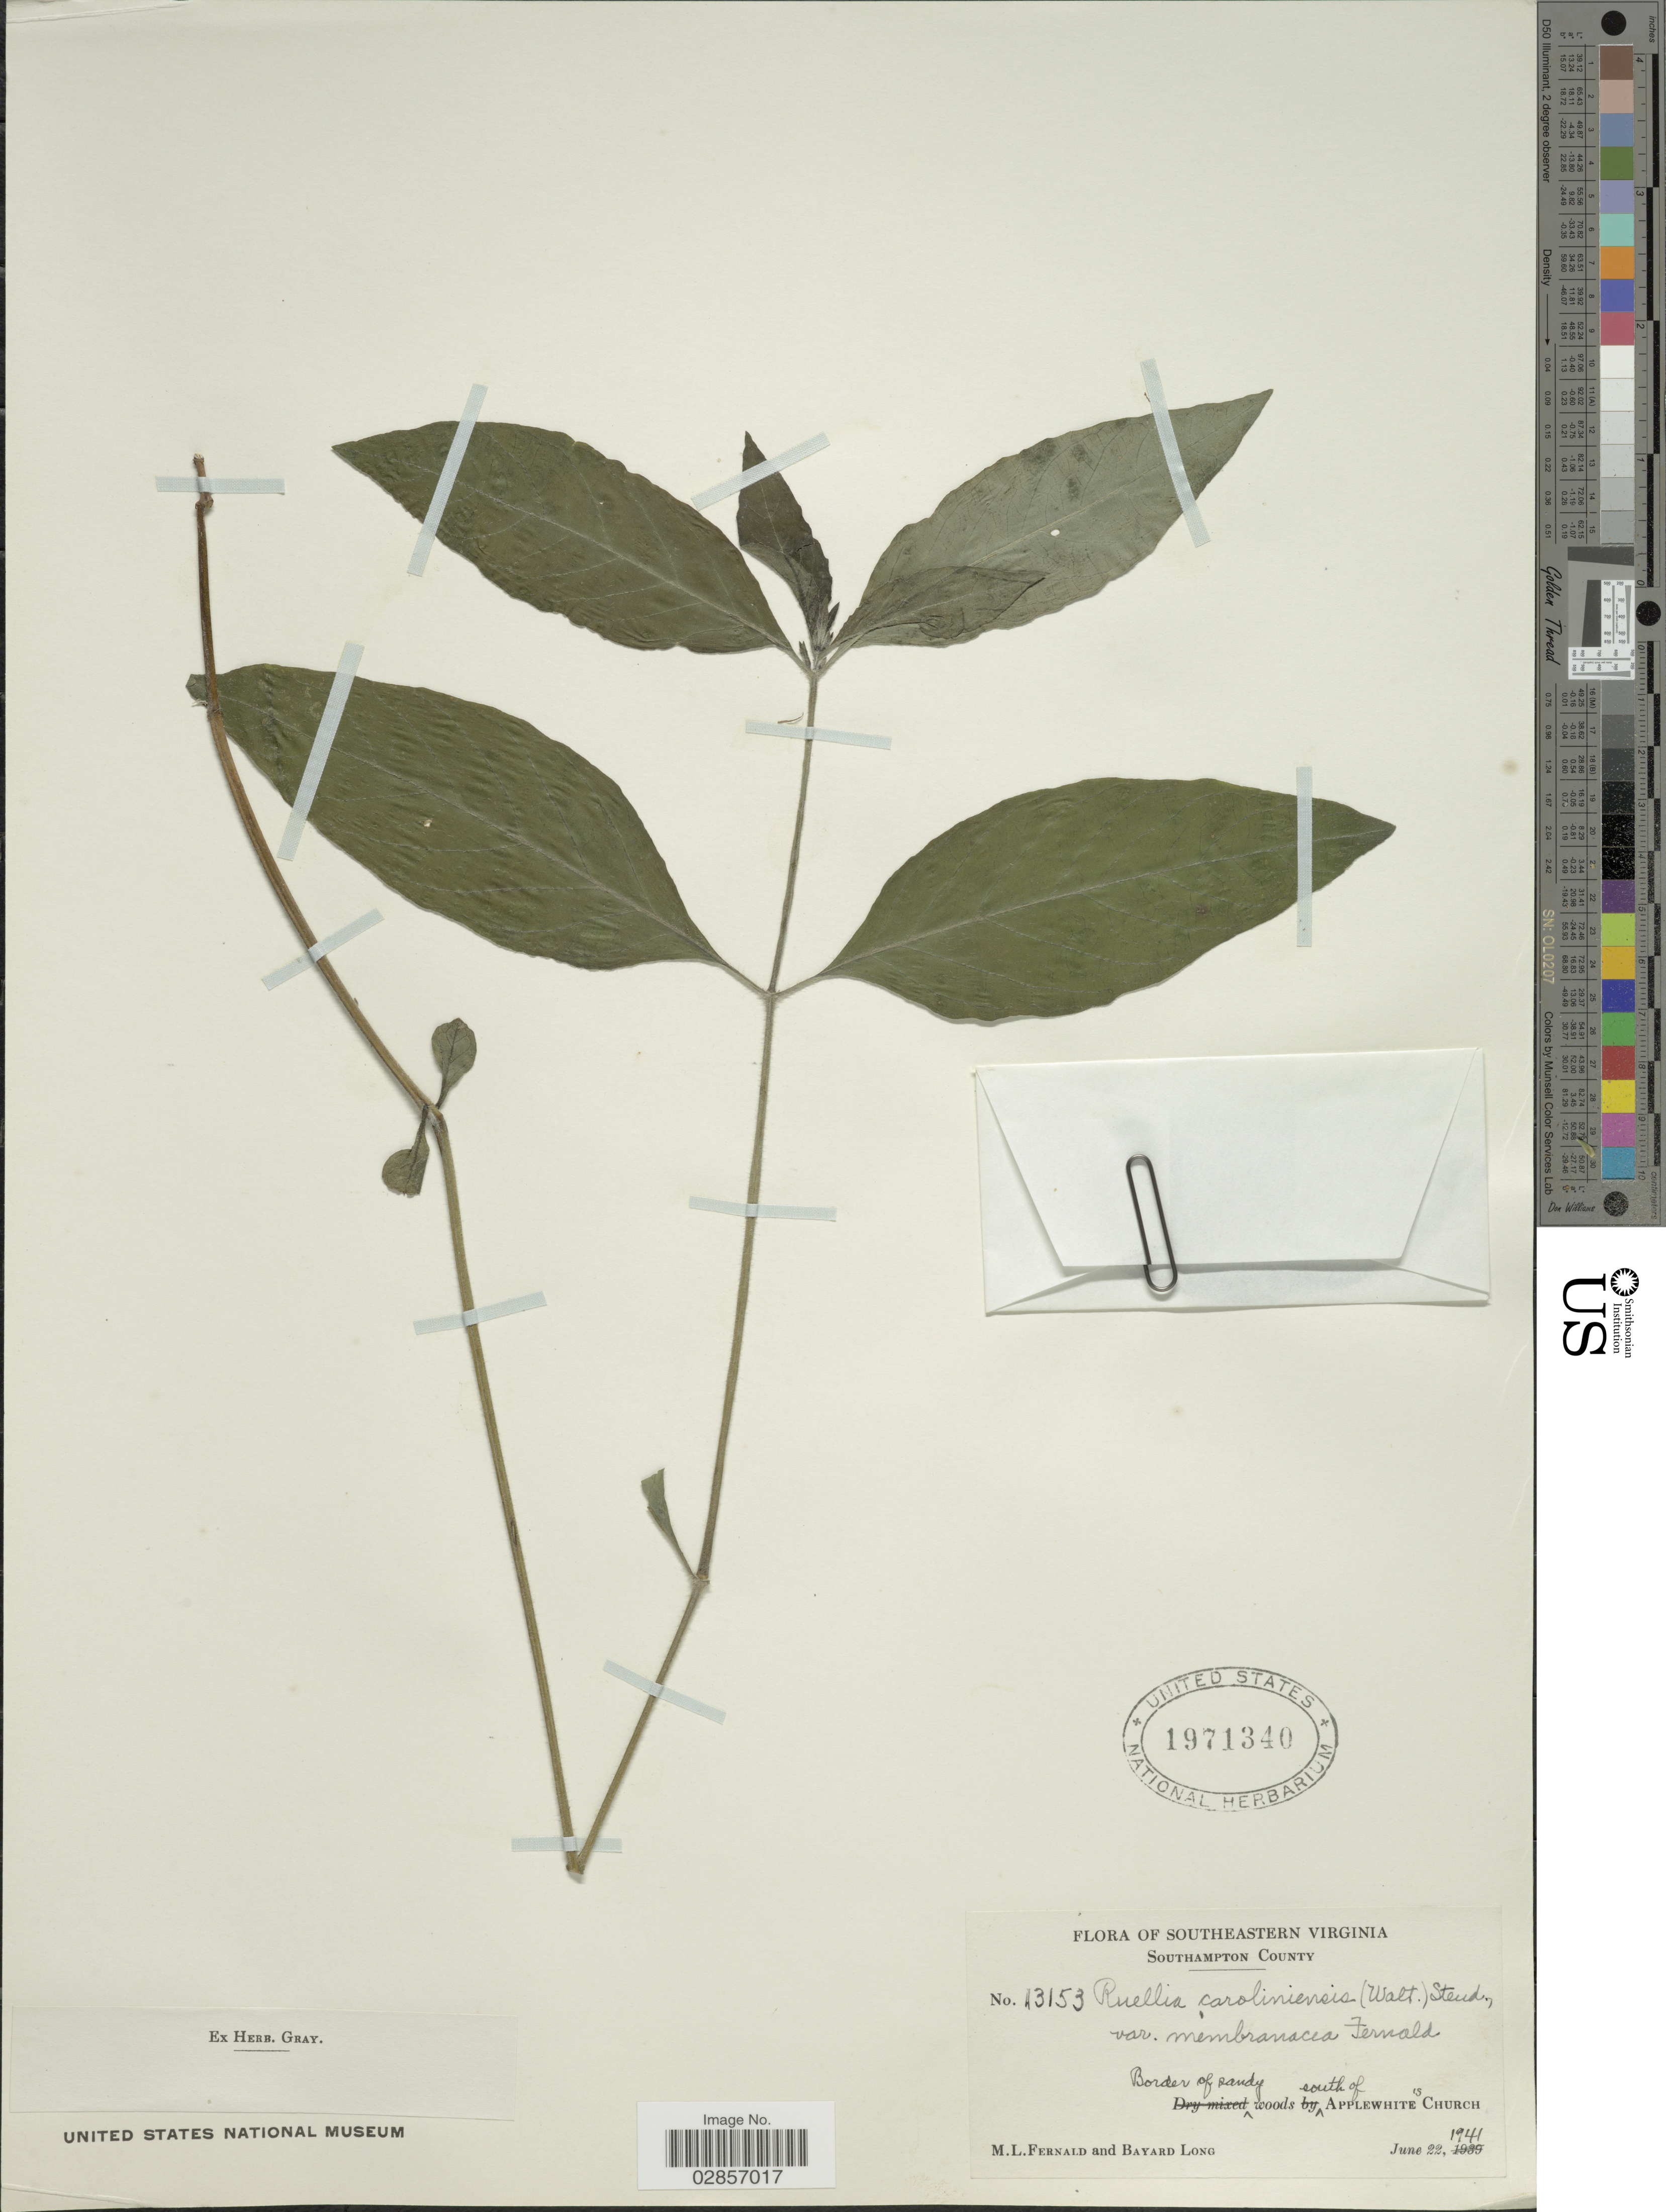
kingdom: Plantae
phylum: Tracheophyta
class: Magnoliopsida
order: Lamiales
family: Acanthaceae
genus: Ruellia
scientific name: Ruellia caroliniensis var. membranacea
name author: Fernald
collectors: M. L. Fernald & B. Long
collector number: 13153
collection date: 1941-06-22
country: United States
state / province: Virginia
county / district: Southampton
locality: Southeastern Virginia. Southampton County. Border of sandy woods south of Applewhite is Church.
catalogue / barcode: US 1971340